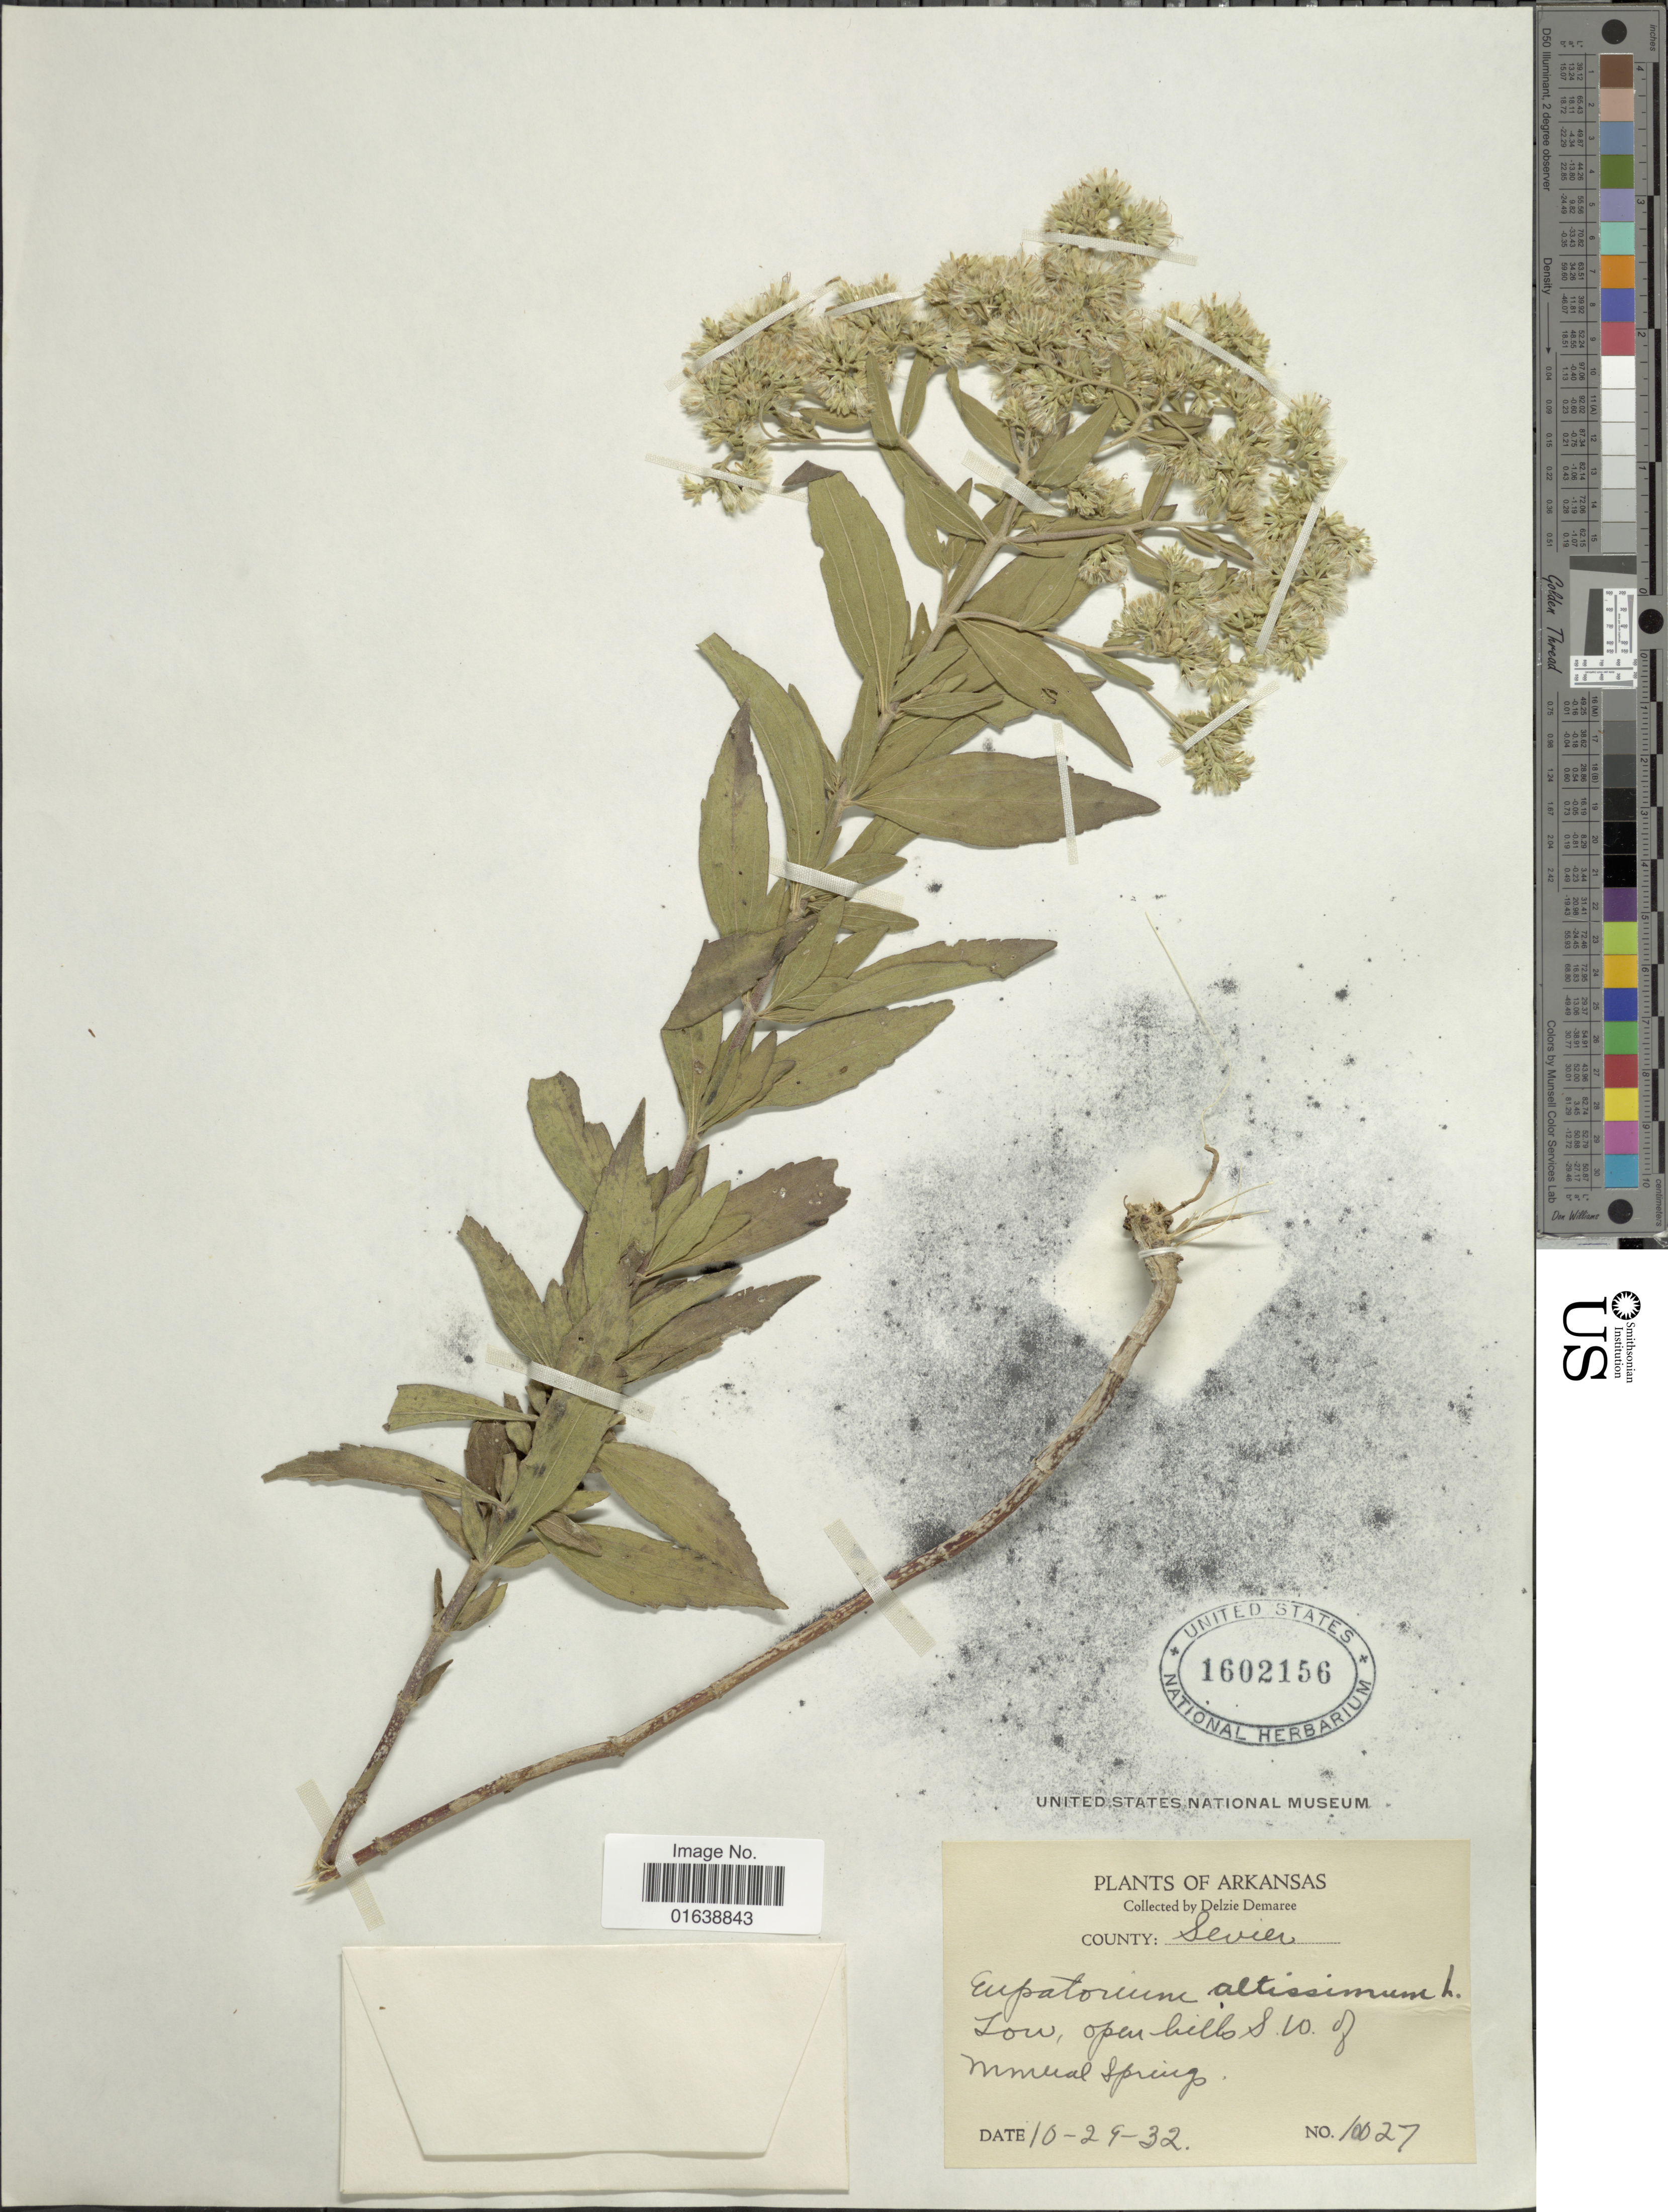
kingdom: Plantae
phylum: Tracheophyta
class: Magnoliopsida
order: Asterales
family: Asteraceae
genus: Eupatorium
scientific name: Eupatorium altissimum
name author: L.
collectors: D. Demaree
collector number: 10027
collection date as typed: Transcribed d/m/y: 29/10/32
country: United States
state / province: Arkansas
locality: Arkansas. County: Sevier. Low, open hills & 10 of mineral springs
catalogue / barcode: US 1602156